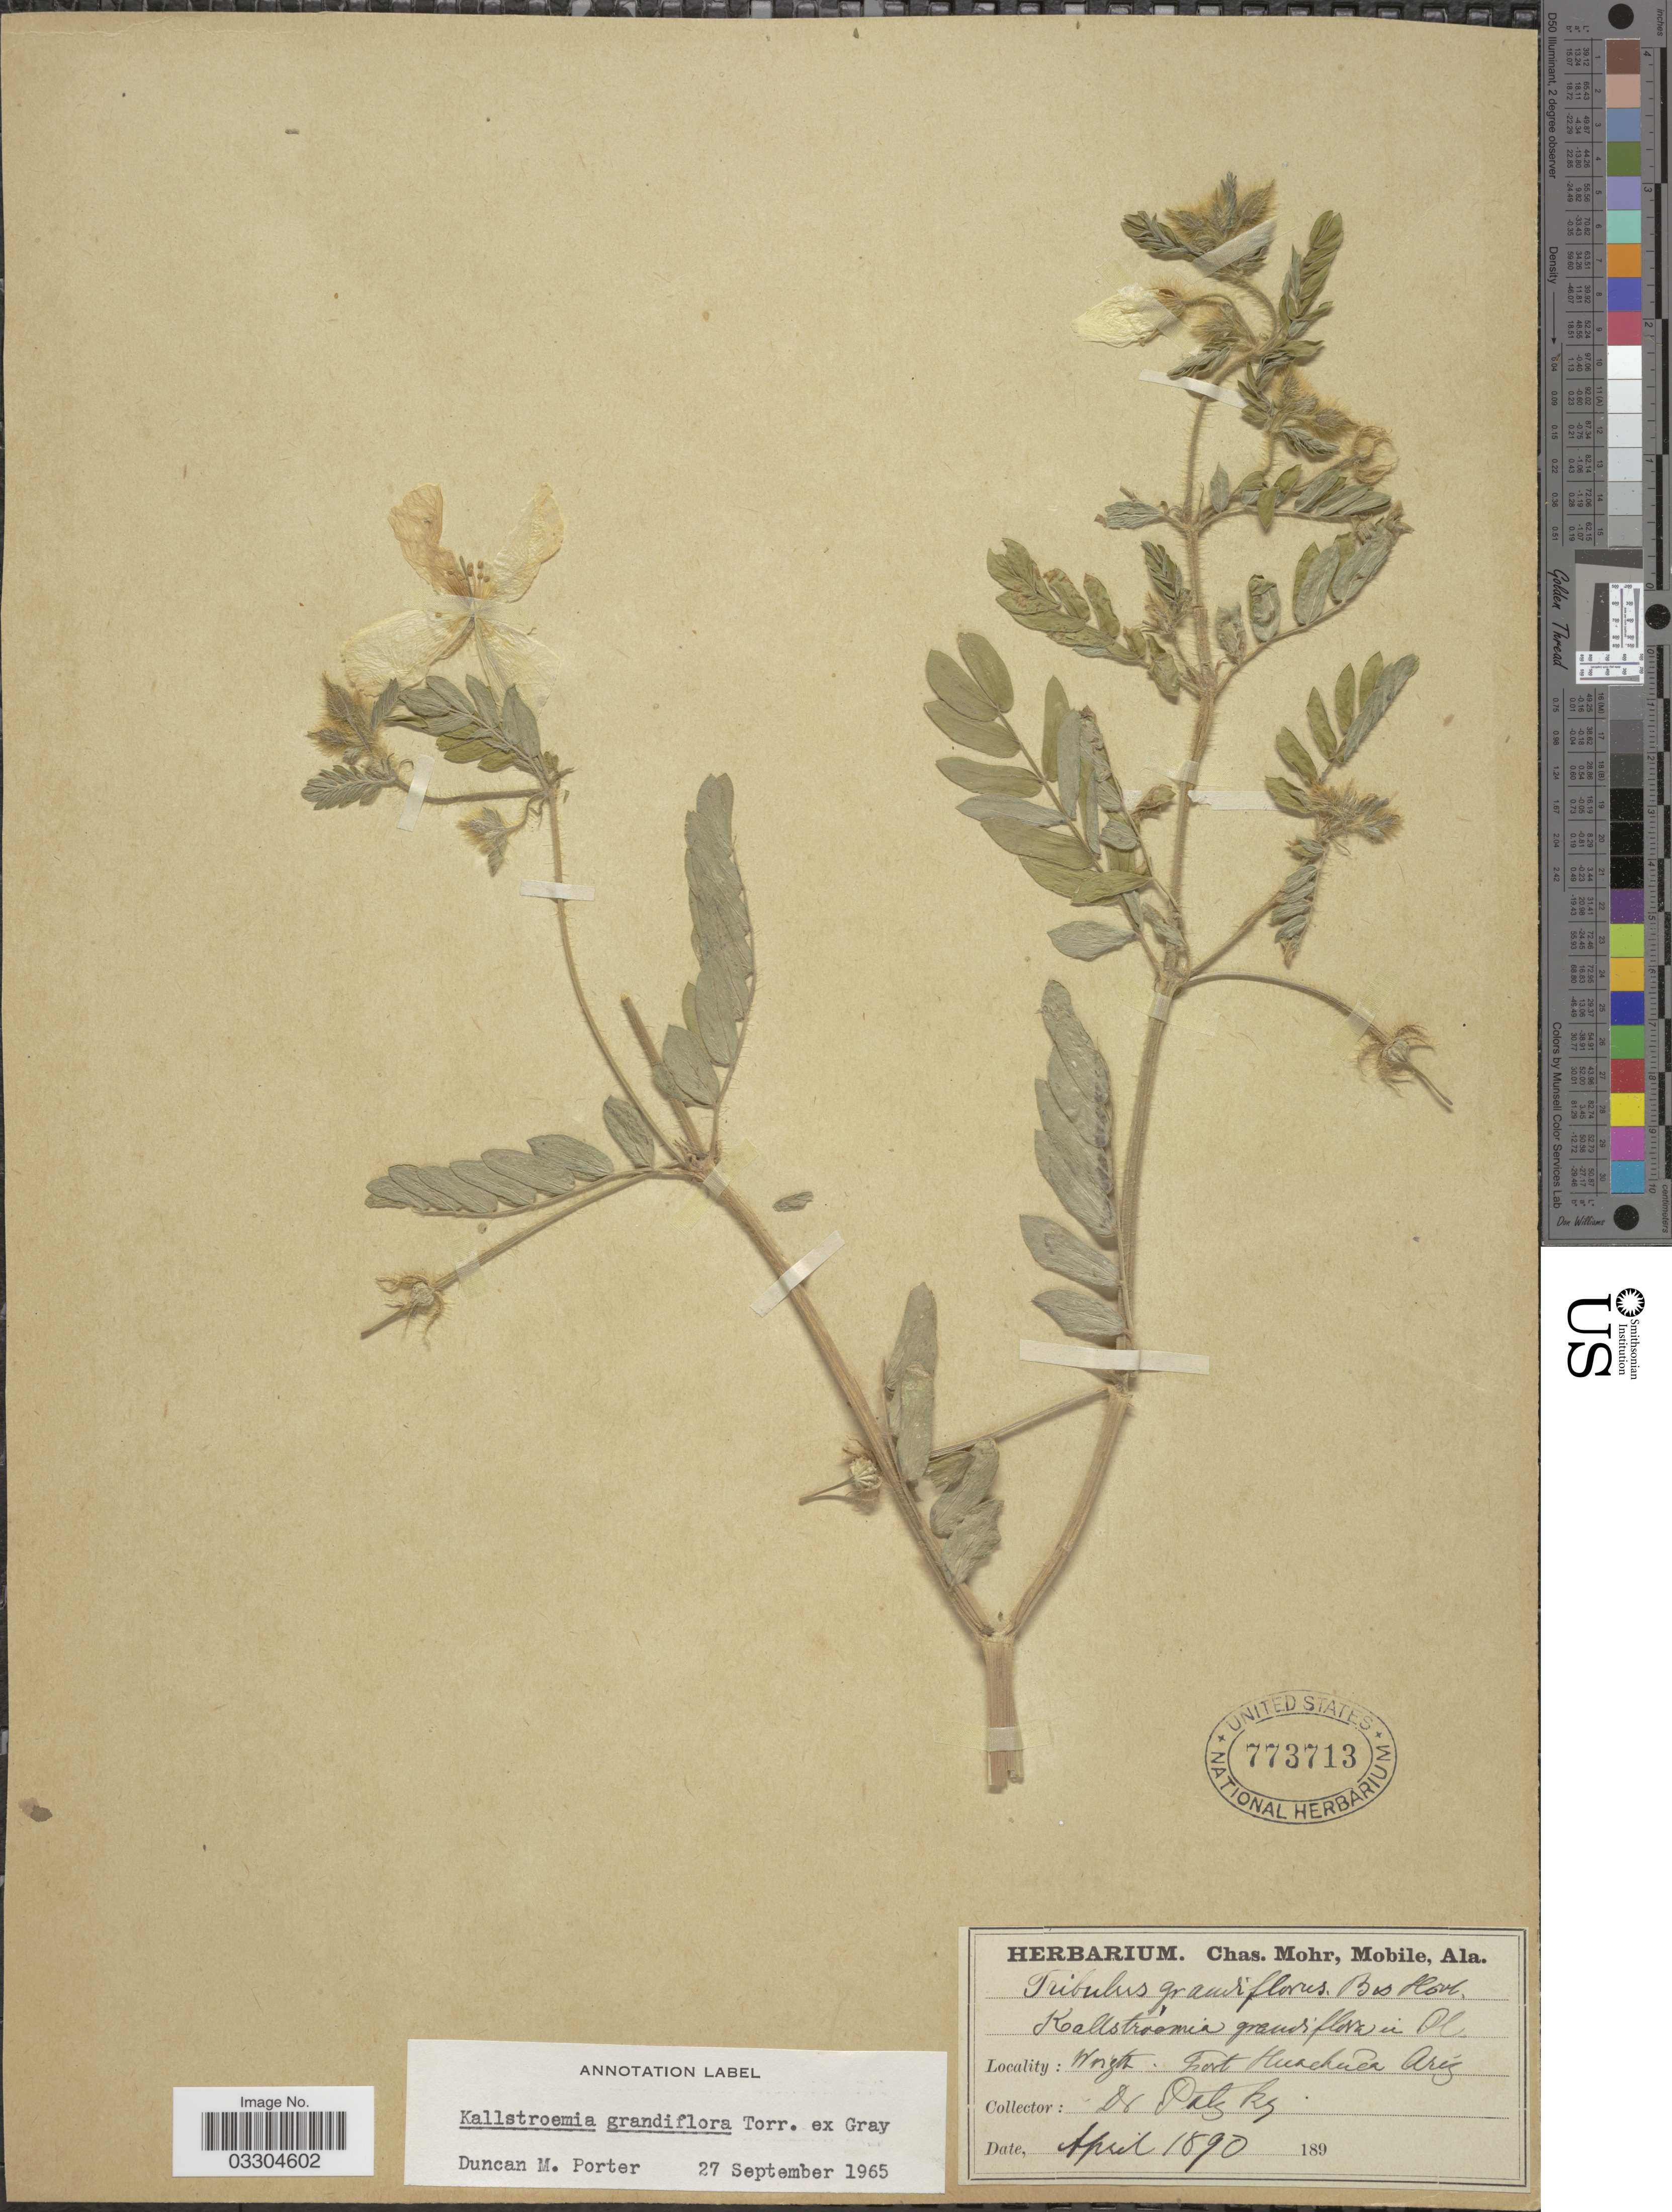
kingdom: Plantae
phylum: Tracheophyta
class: Magnoliopsida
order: Zygophyllales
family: Zygophyllaceae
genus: Kallstroemia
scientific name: Kallstroemia grandiflora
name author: Torr. ex A. Gray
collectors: -. Palzky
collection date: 1890-04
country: United States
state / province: Arizona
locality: Fort Huachuca.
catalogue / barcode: US 773713